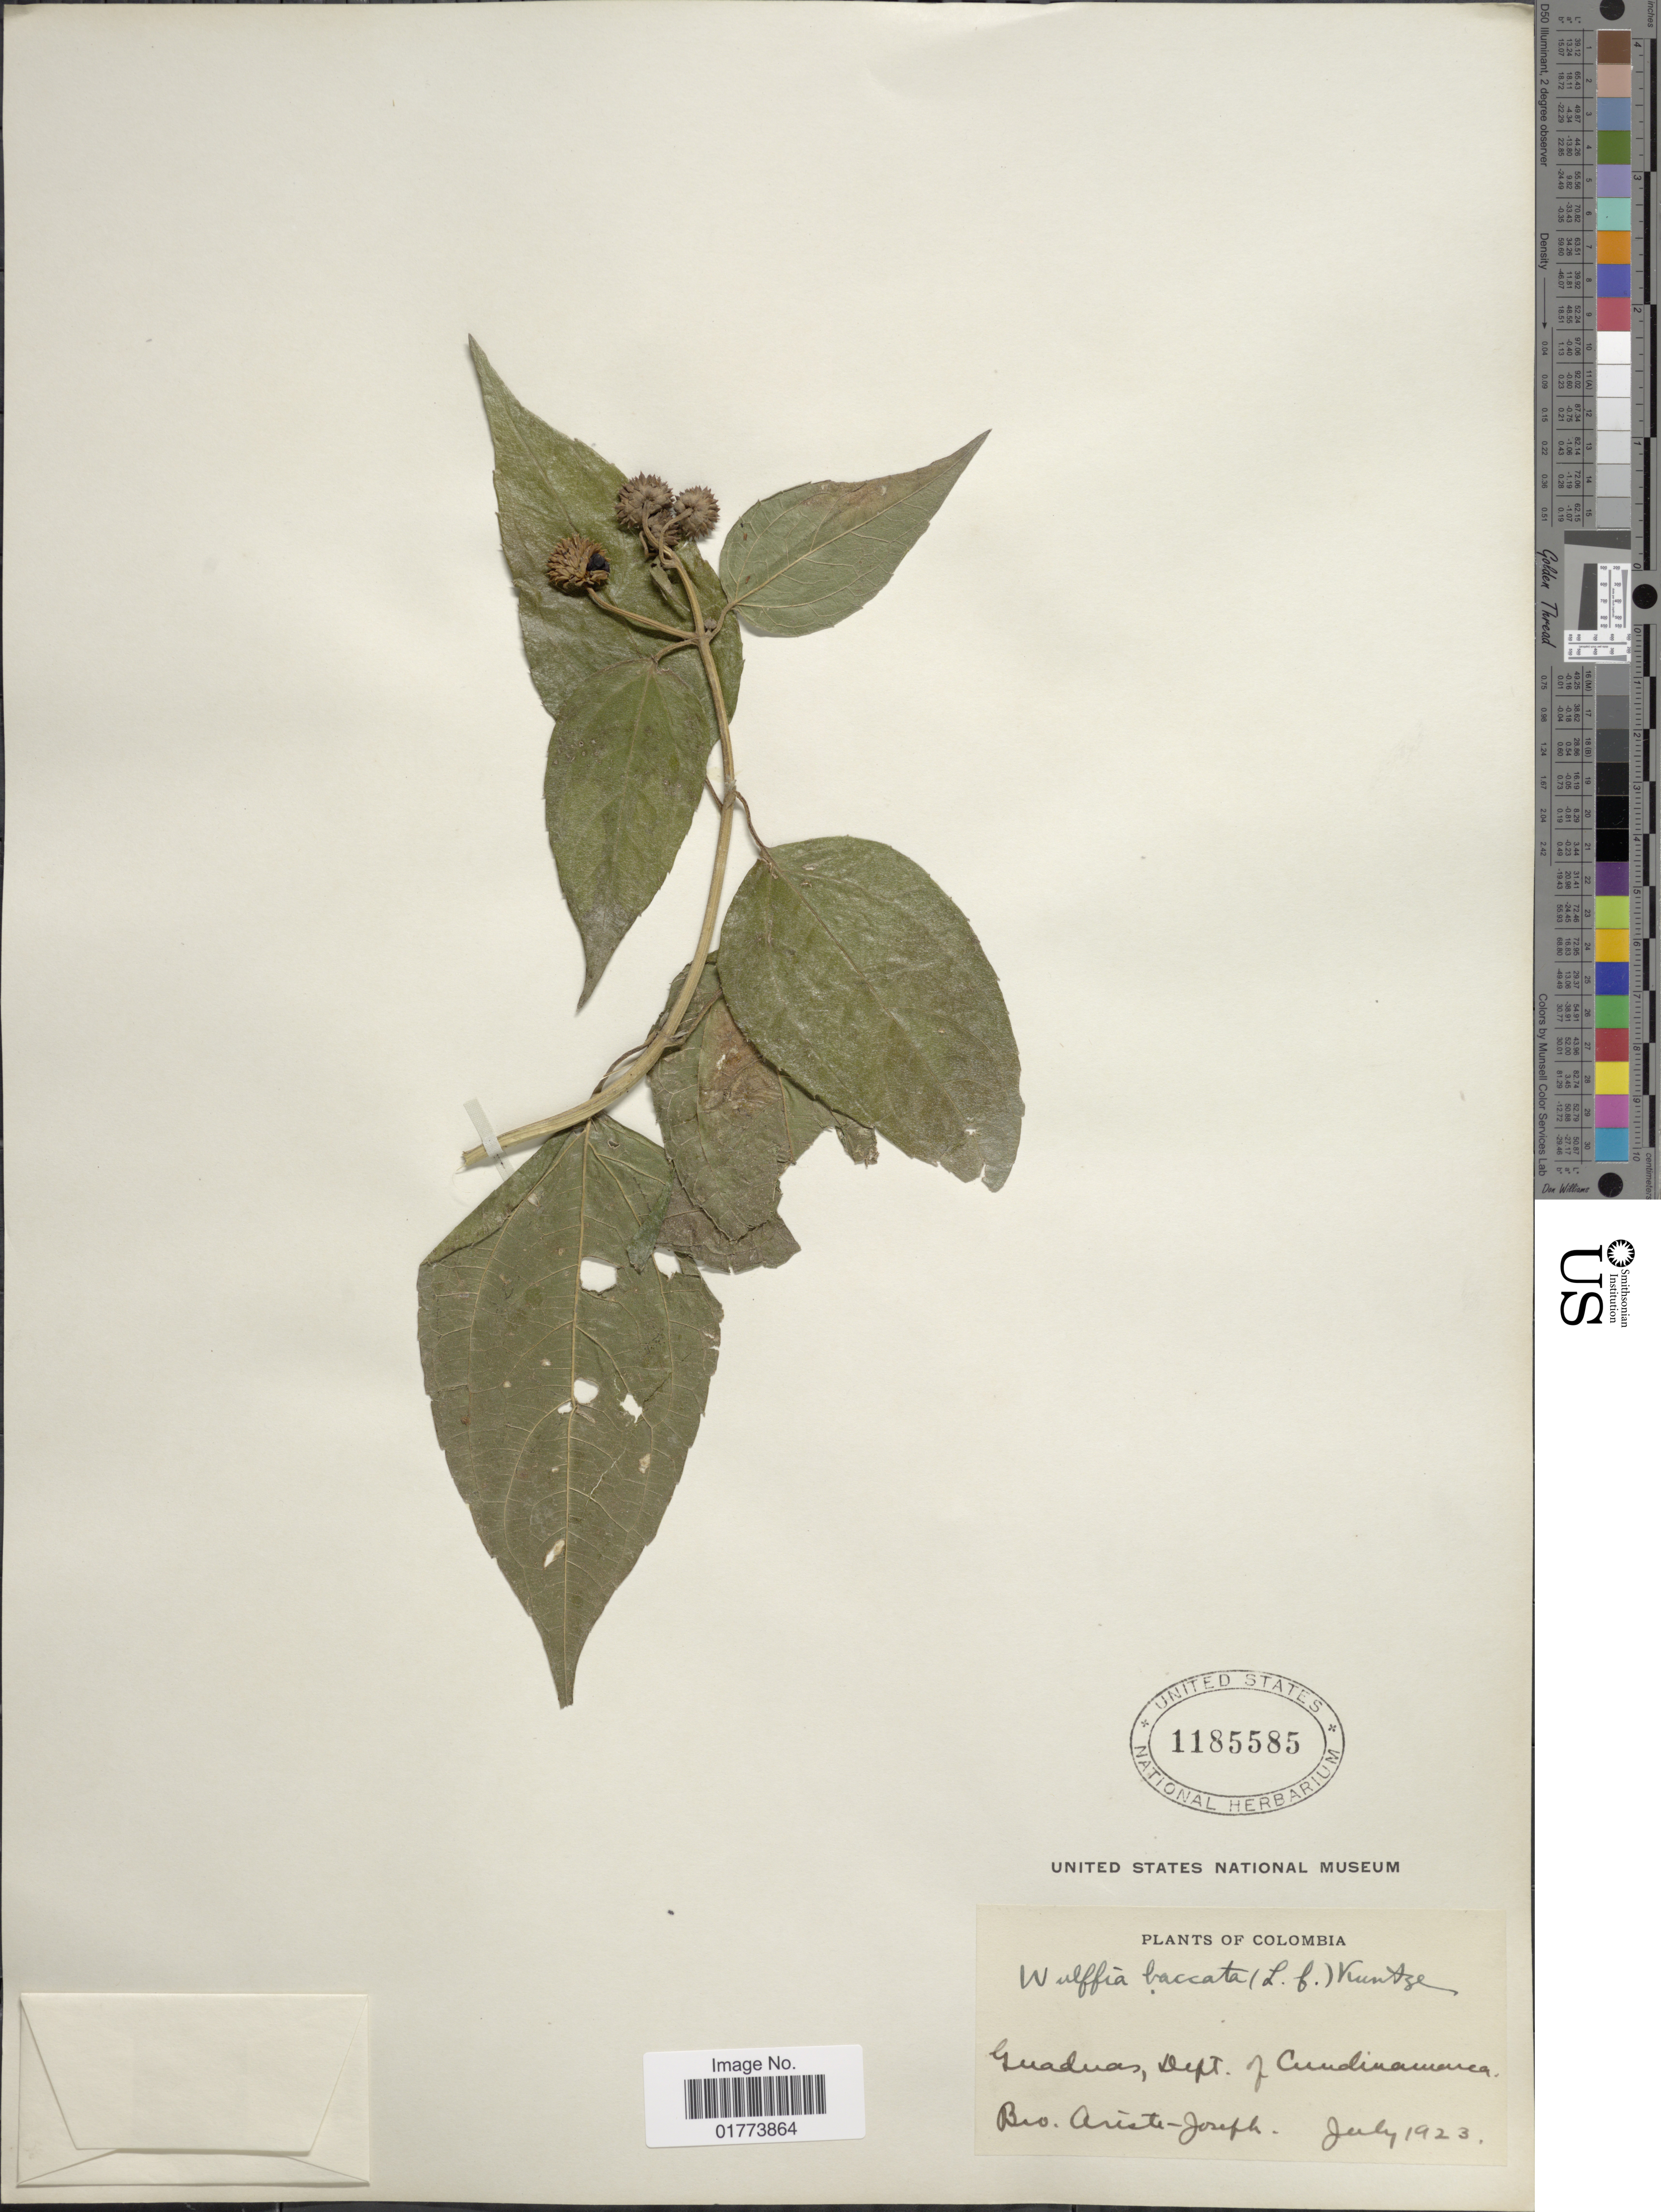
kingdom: Plantae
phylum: Tracheophyta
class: Magnoliopsida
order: Asterales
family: Asteraceae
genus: Wulffia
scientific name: Wulffia baccata var. baccata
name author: (L.) Kuntze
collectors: Bro. Ariste-Joseph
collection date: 1923-07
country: Colombia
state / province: Cundinamarca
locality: Guaduas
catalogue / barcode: US 1185585